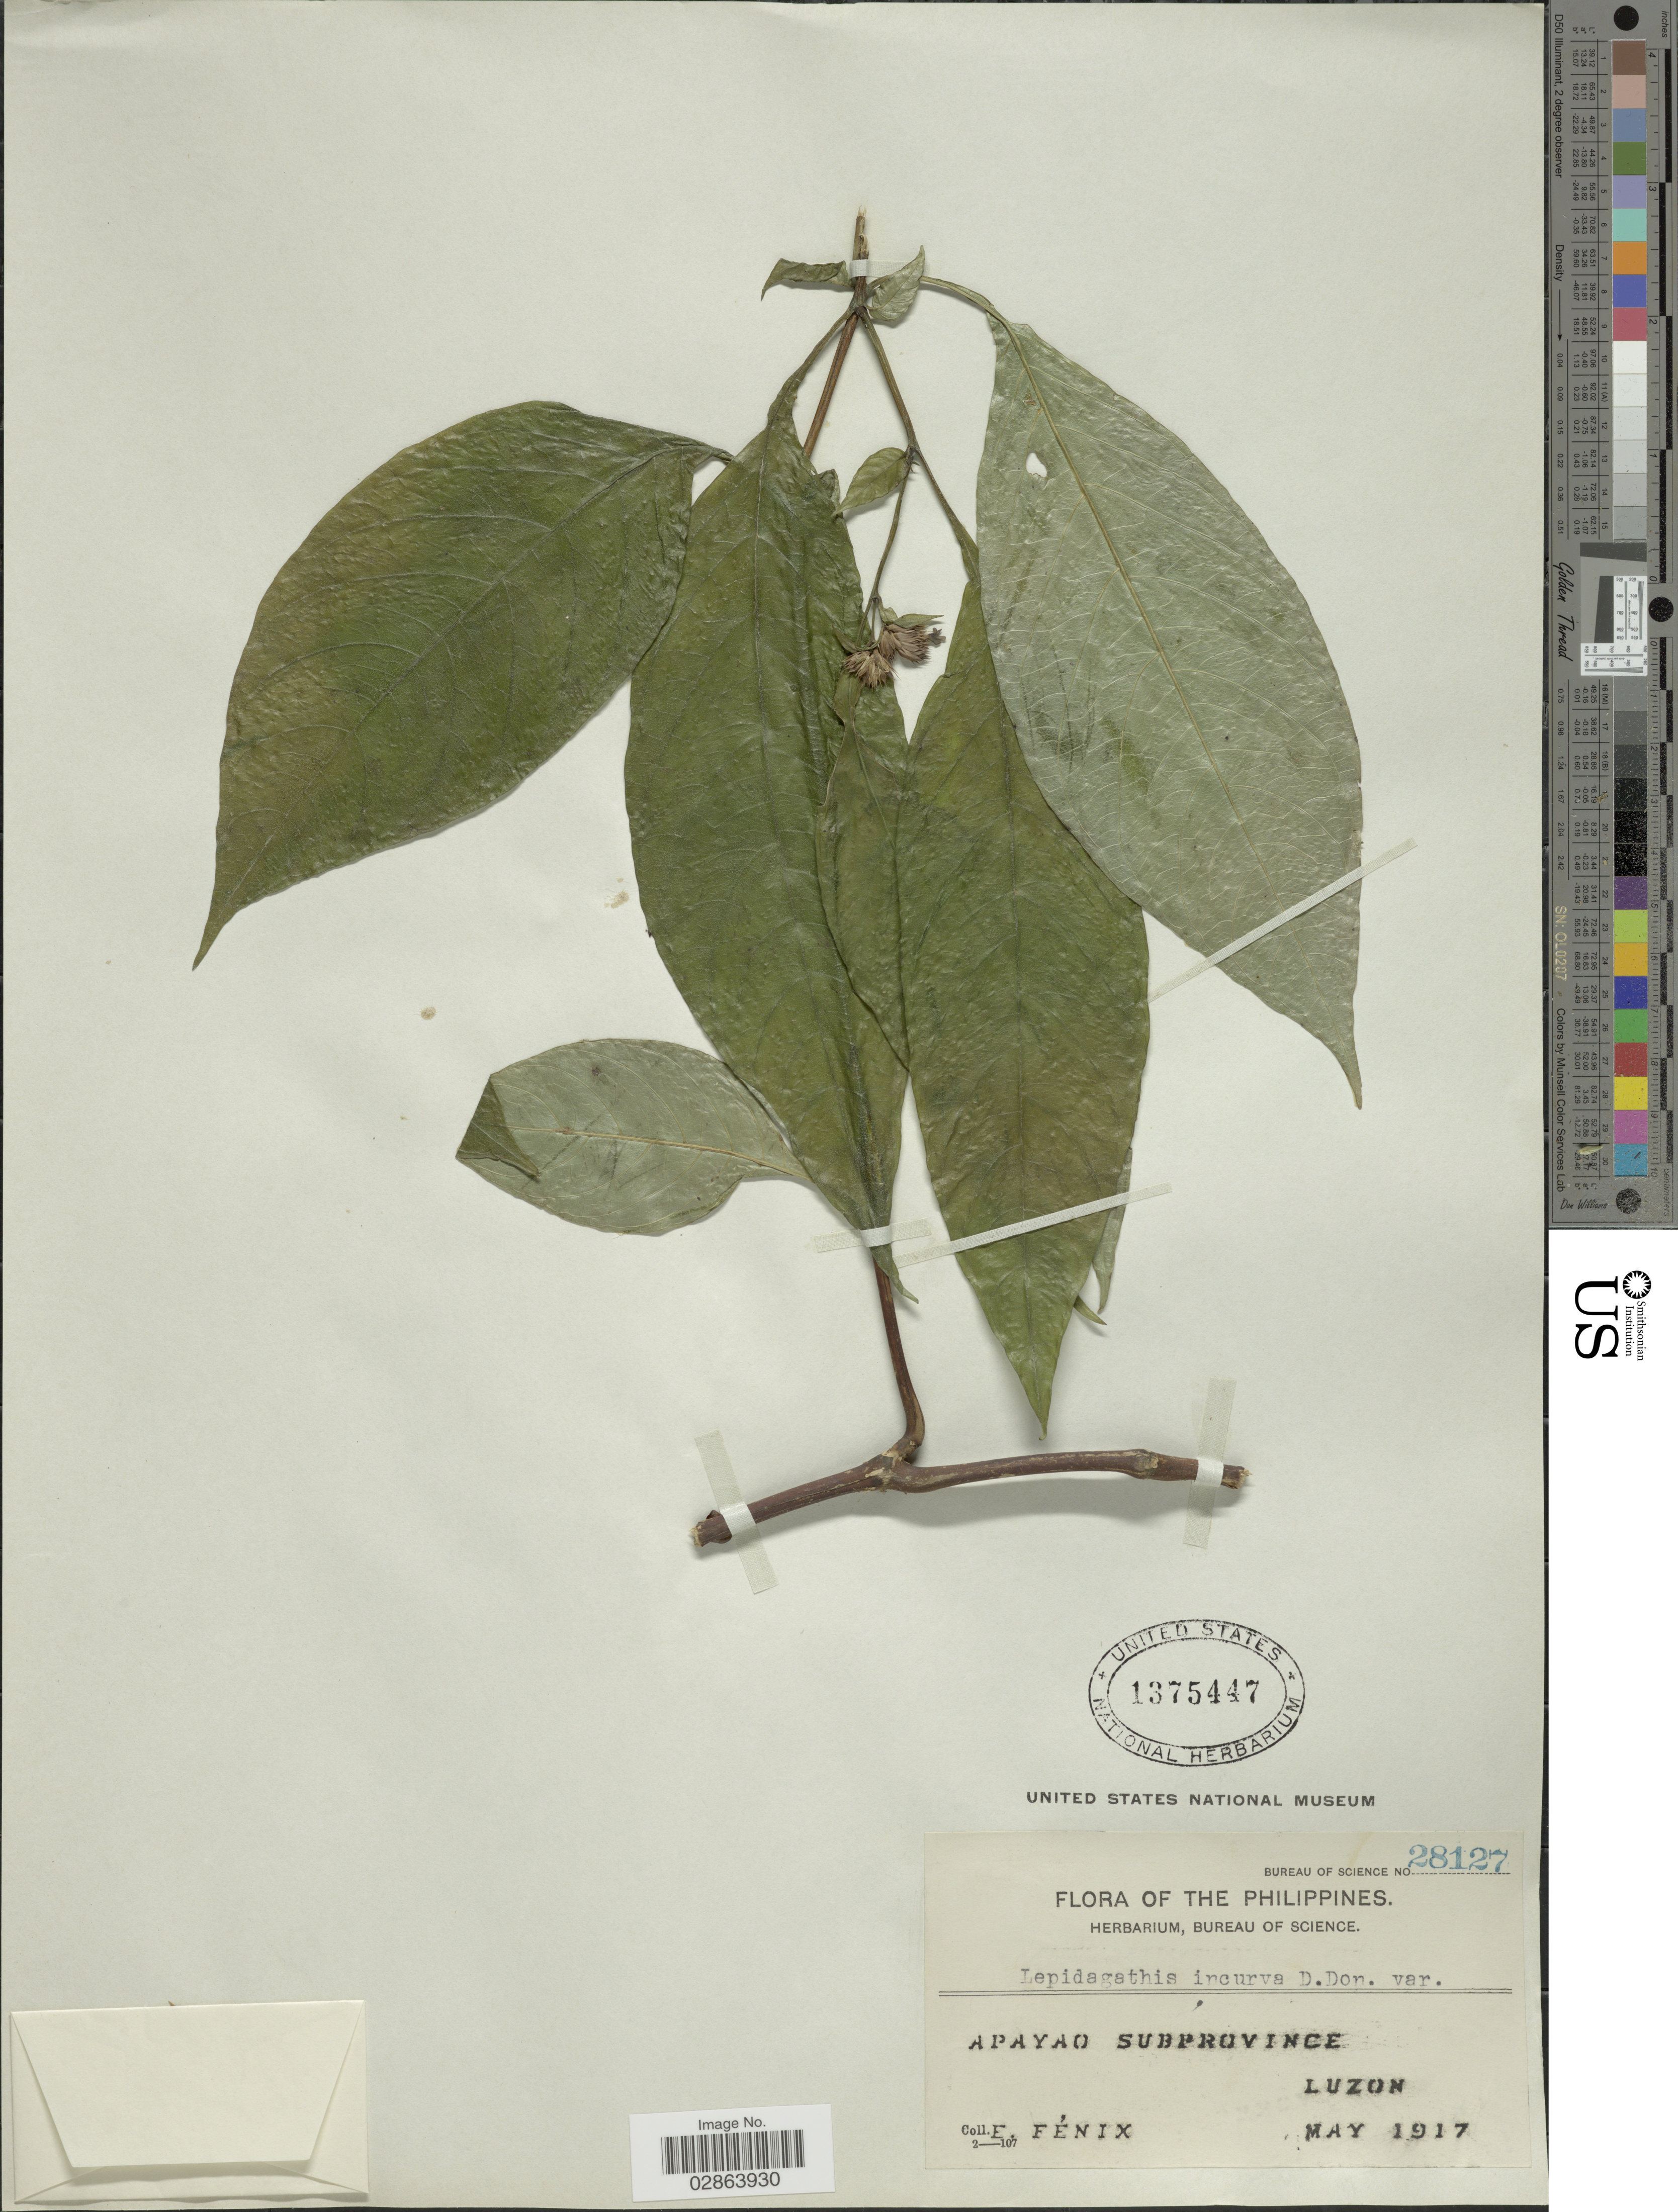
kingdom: Plantae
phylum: Tracheophyta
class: Magnoliopsida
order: Lamiales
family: Acanthaceae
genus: Lepidagathis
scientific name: Lepidagathis incurva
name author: Buch.-Ham. ex D. Don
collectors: E. Fénix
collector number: Bureau of Science 28127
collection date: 1917-05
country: Philippines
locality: Apayao Subprovince, Luzon.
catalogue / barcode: US 1375447